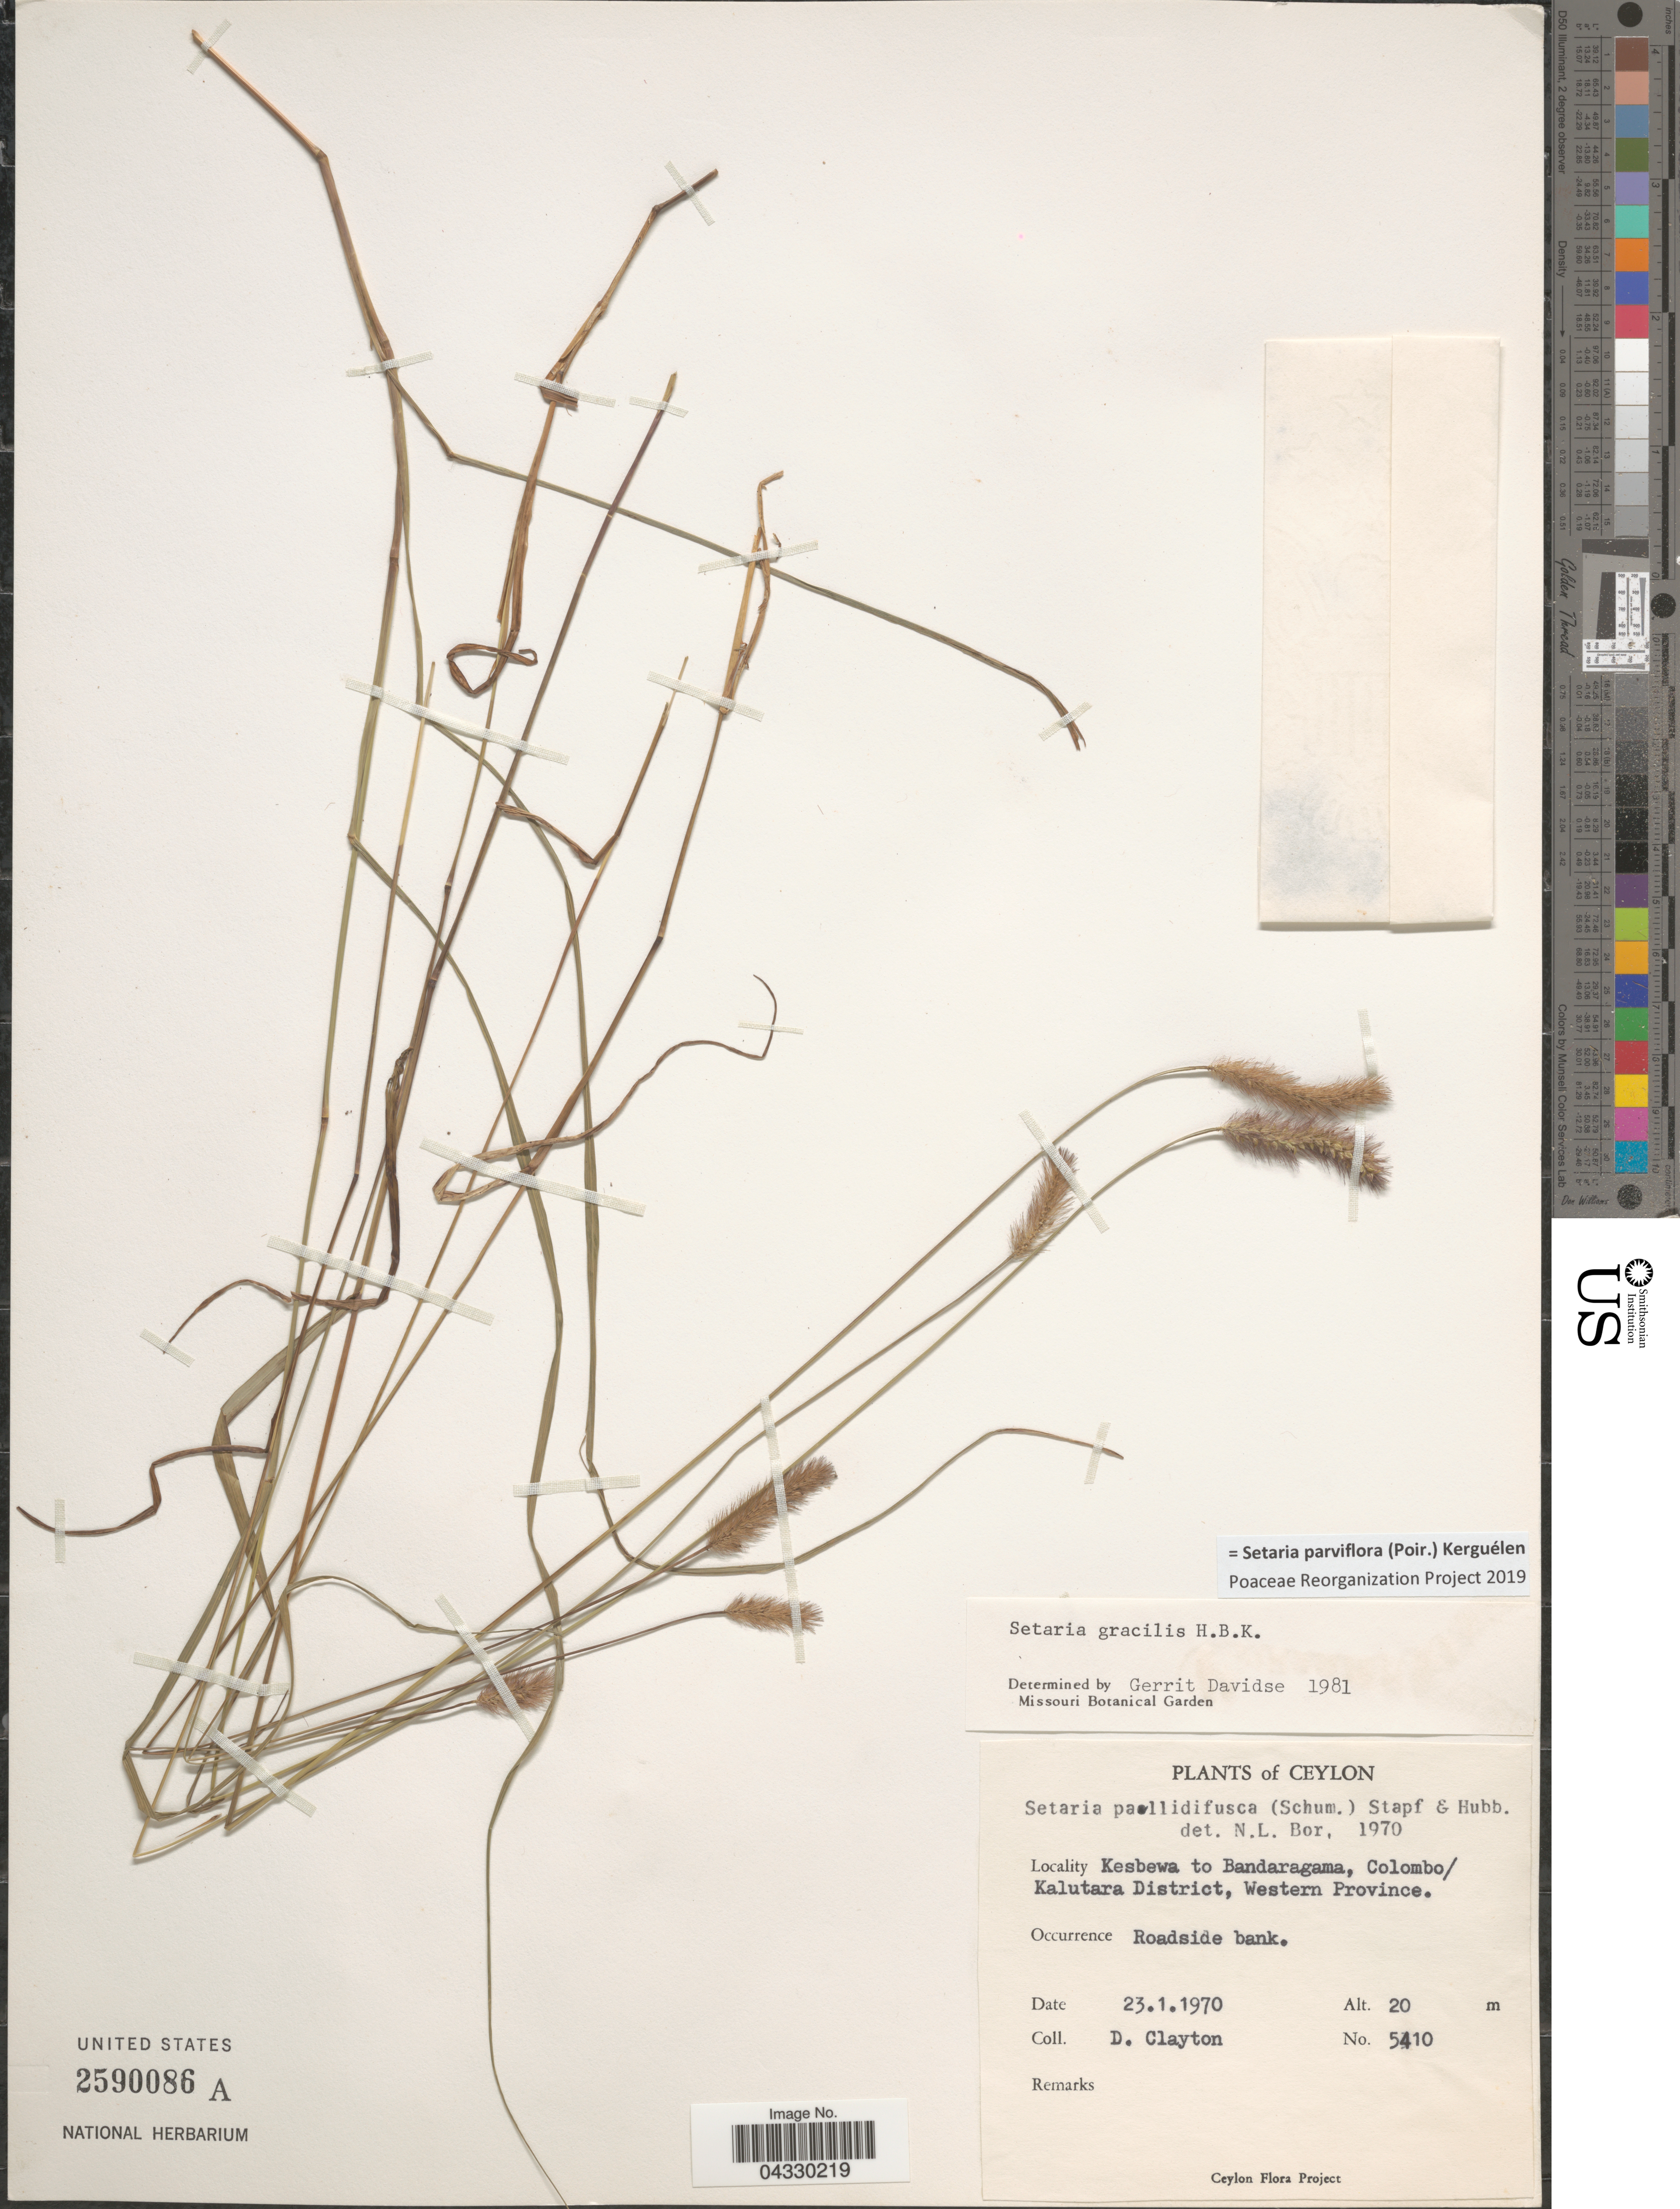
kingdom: Plantae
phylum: Tracheophyta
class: Liliopsida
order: Poales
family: Poaceae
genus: Setaria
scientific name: Setaria parviflora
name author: (Poir.) Kerguélen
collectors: D. Clayton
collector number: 5410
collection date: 1970-01-23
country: Sri Lanka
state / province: Western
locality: Ceylon. Kesbewa to Bandaragama, Colombo/Kalutara District.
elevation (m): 20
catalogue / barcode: US 2590086A